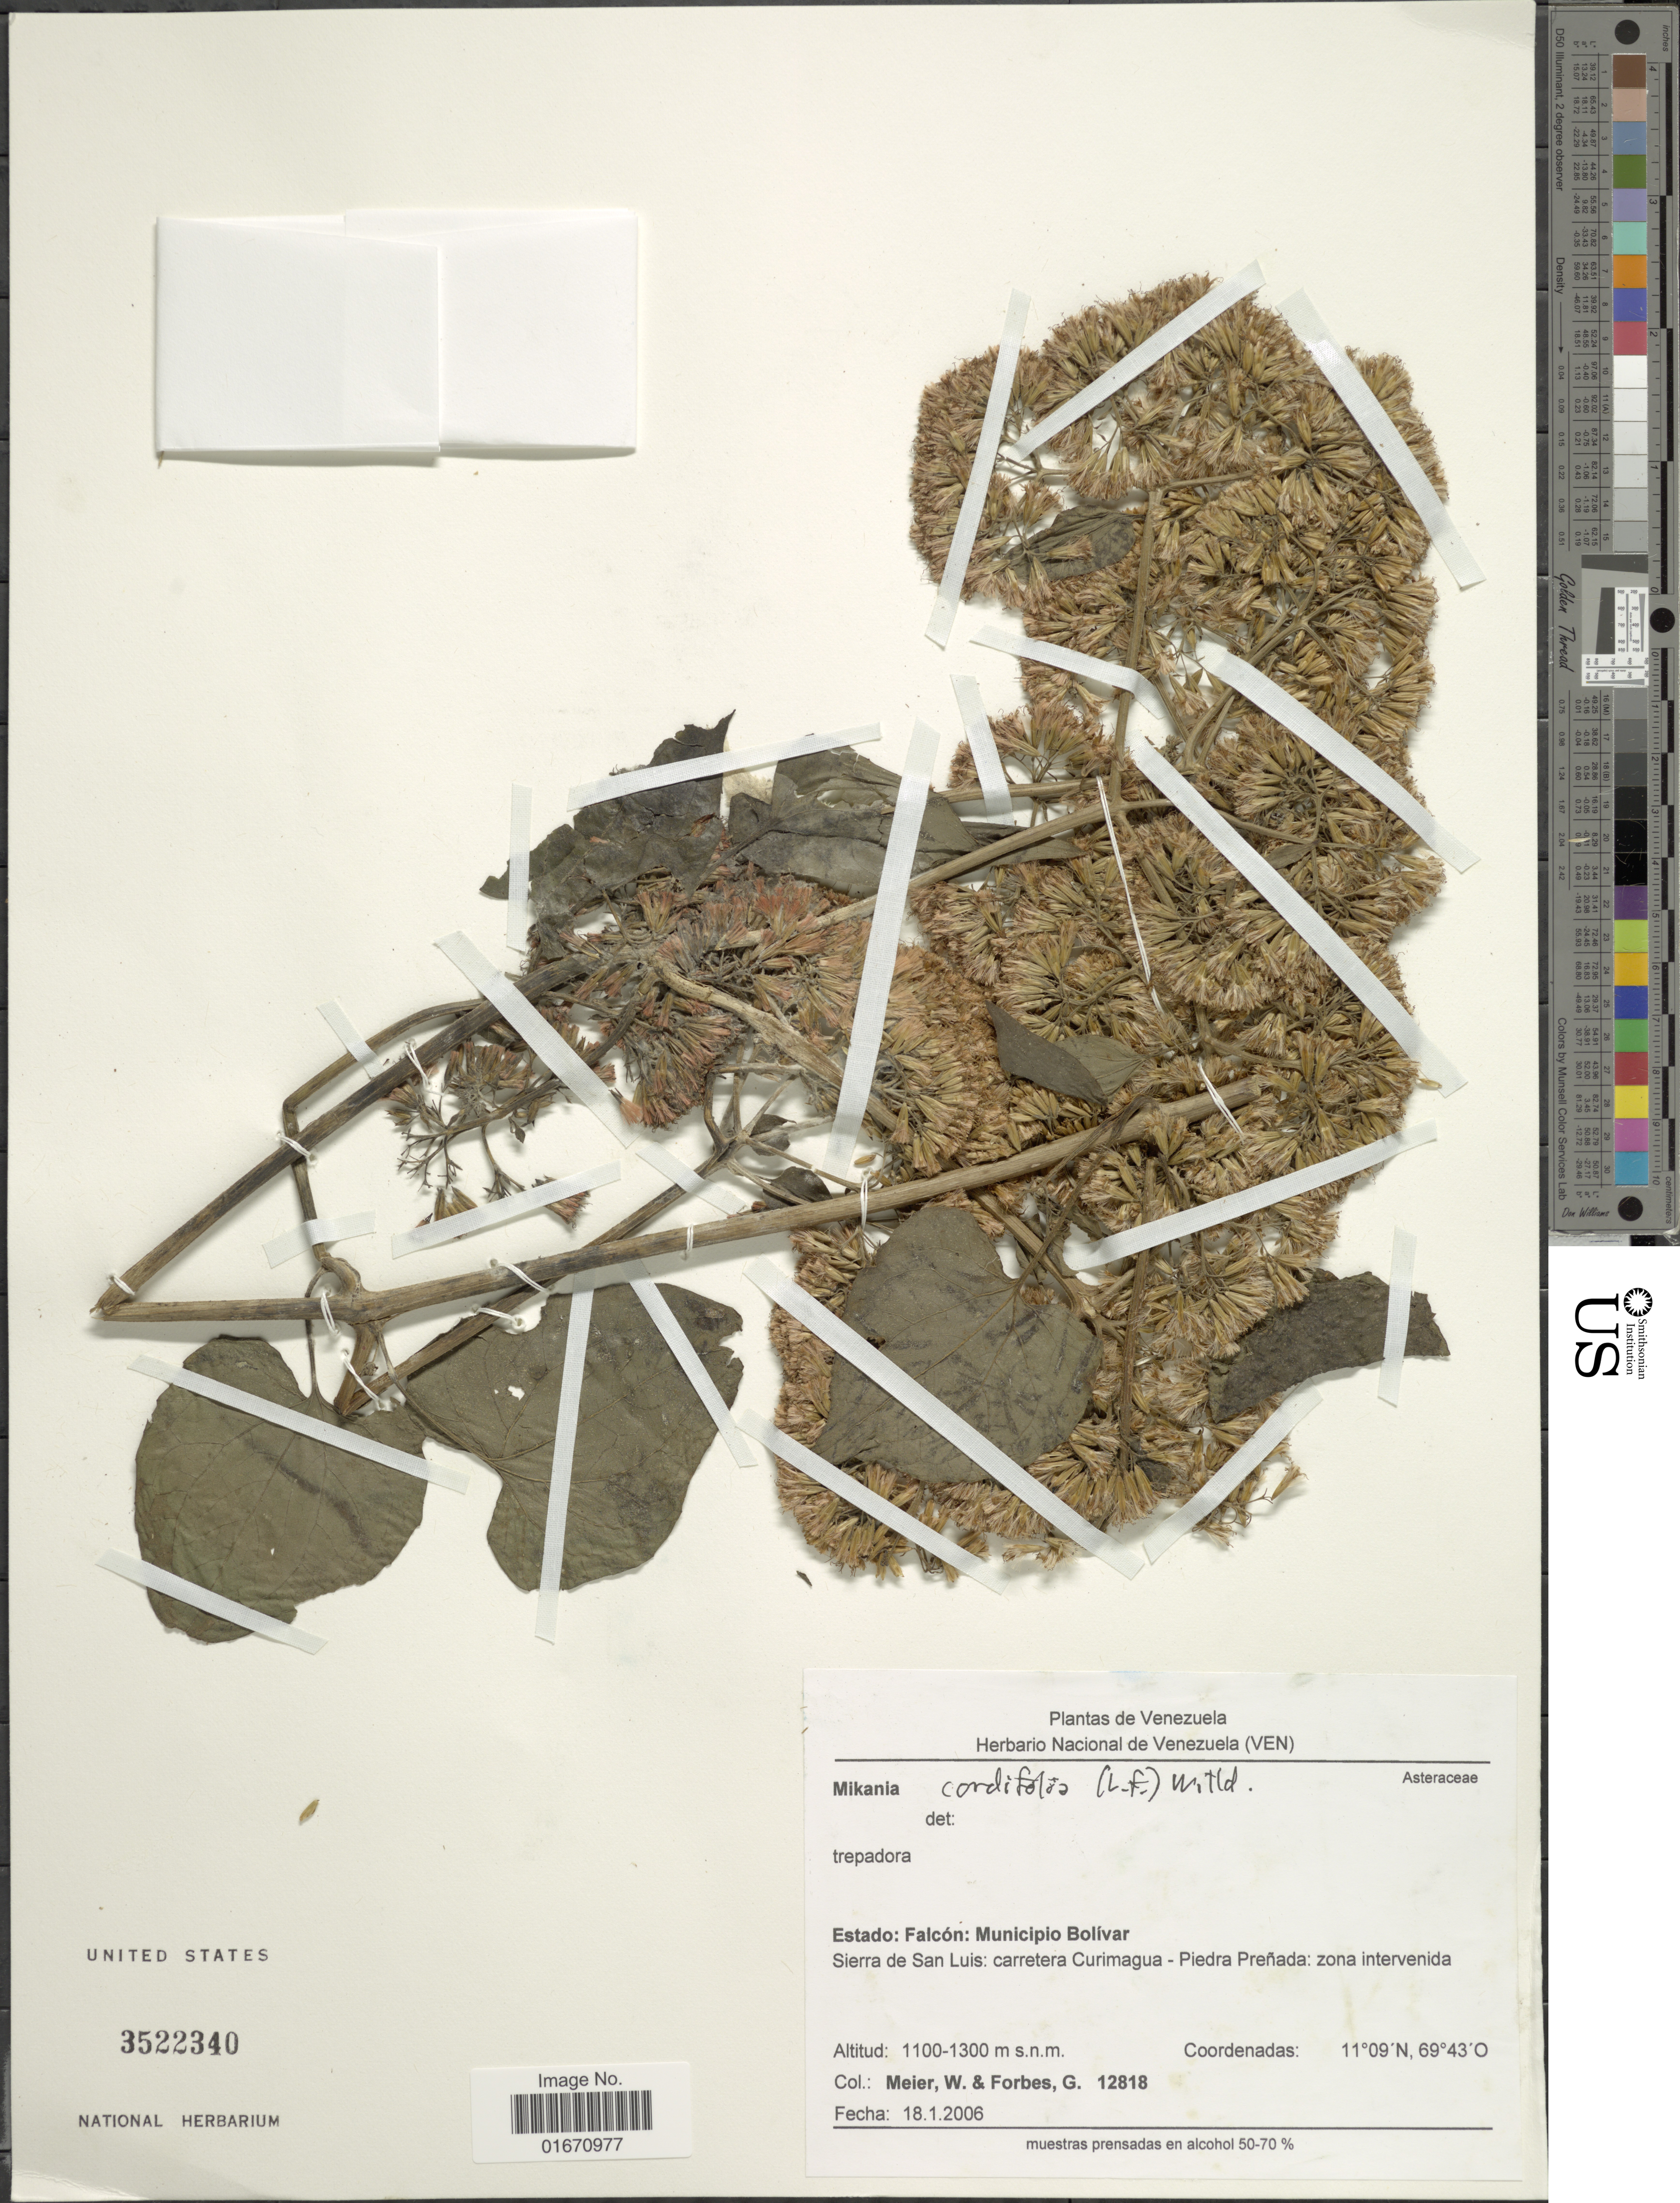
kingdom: Plantae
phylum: Tracheophyta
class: Magnoliopsida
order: Asterales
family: Asteraceae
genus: Mikania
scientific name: Mikania cordifolia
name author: Kunth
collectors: W. Meier & G. Forbes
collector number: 12818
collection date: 2006-01-18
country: Venezuela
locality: Municipio Bolivar, Sierra de San Luis, carretera Carimagua, Piedra Prenada, zona intervenida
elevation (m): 1100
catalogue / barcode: US 3522340